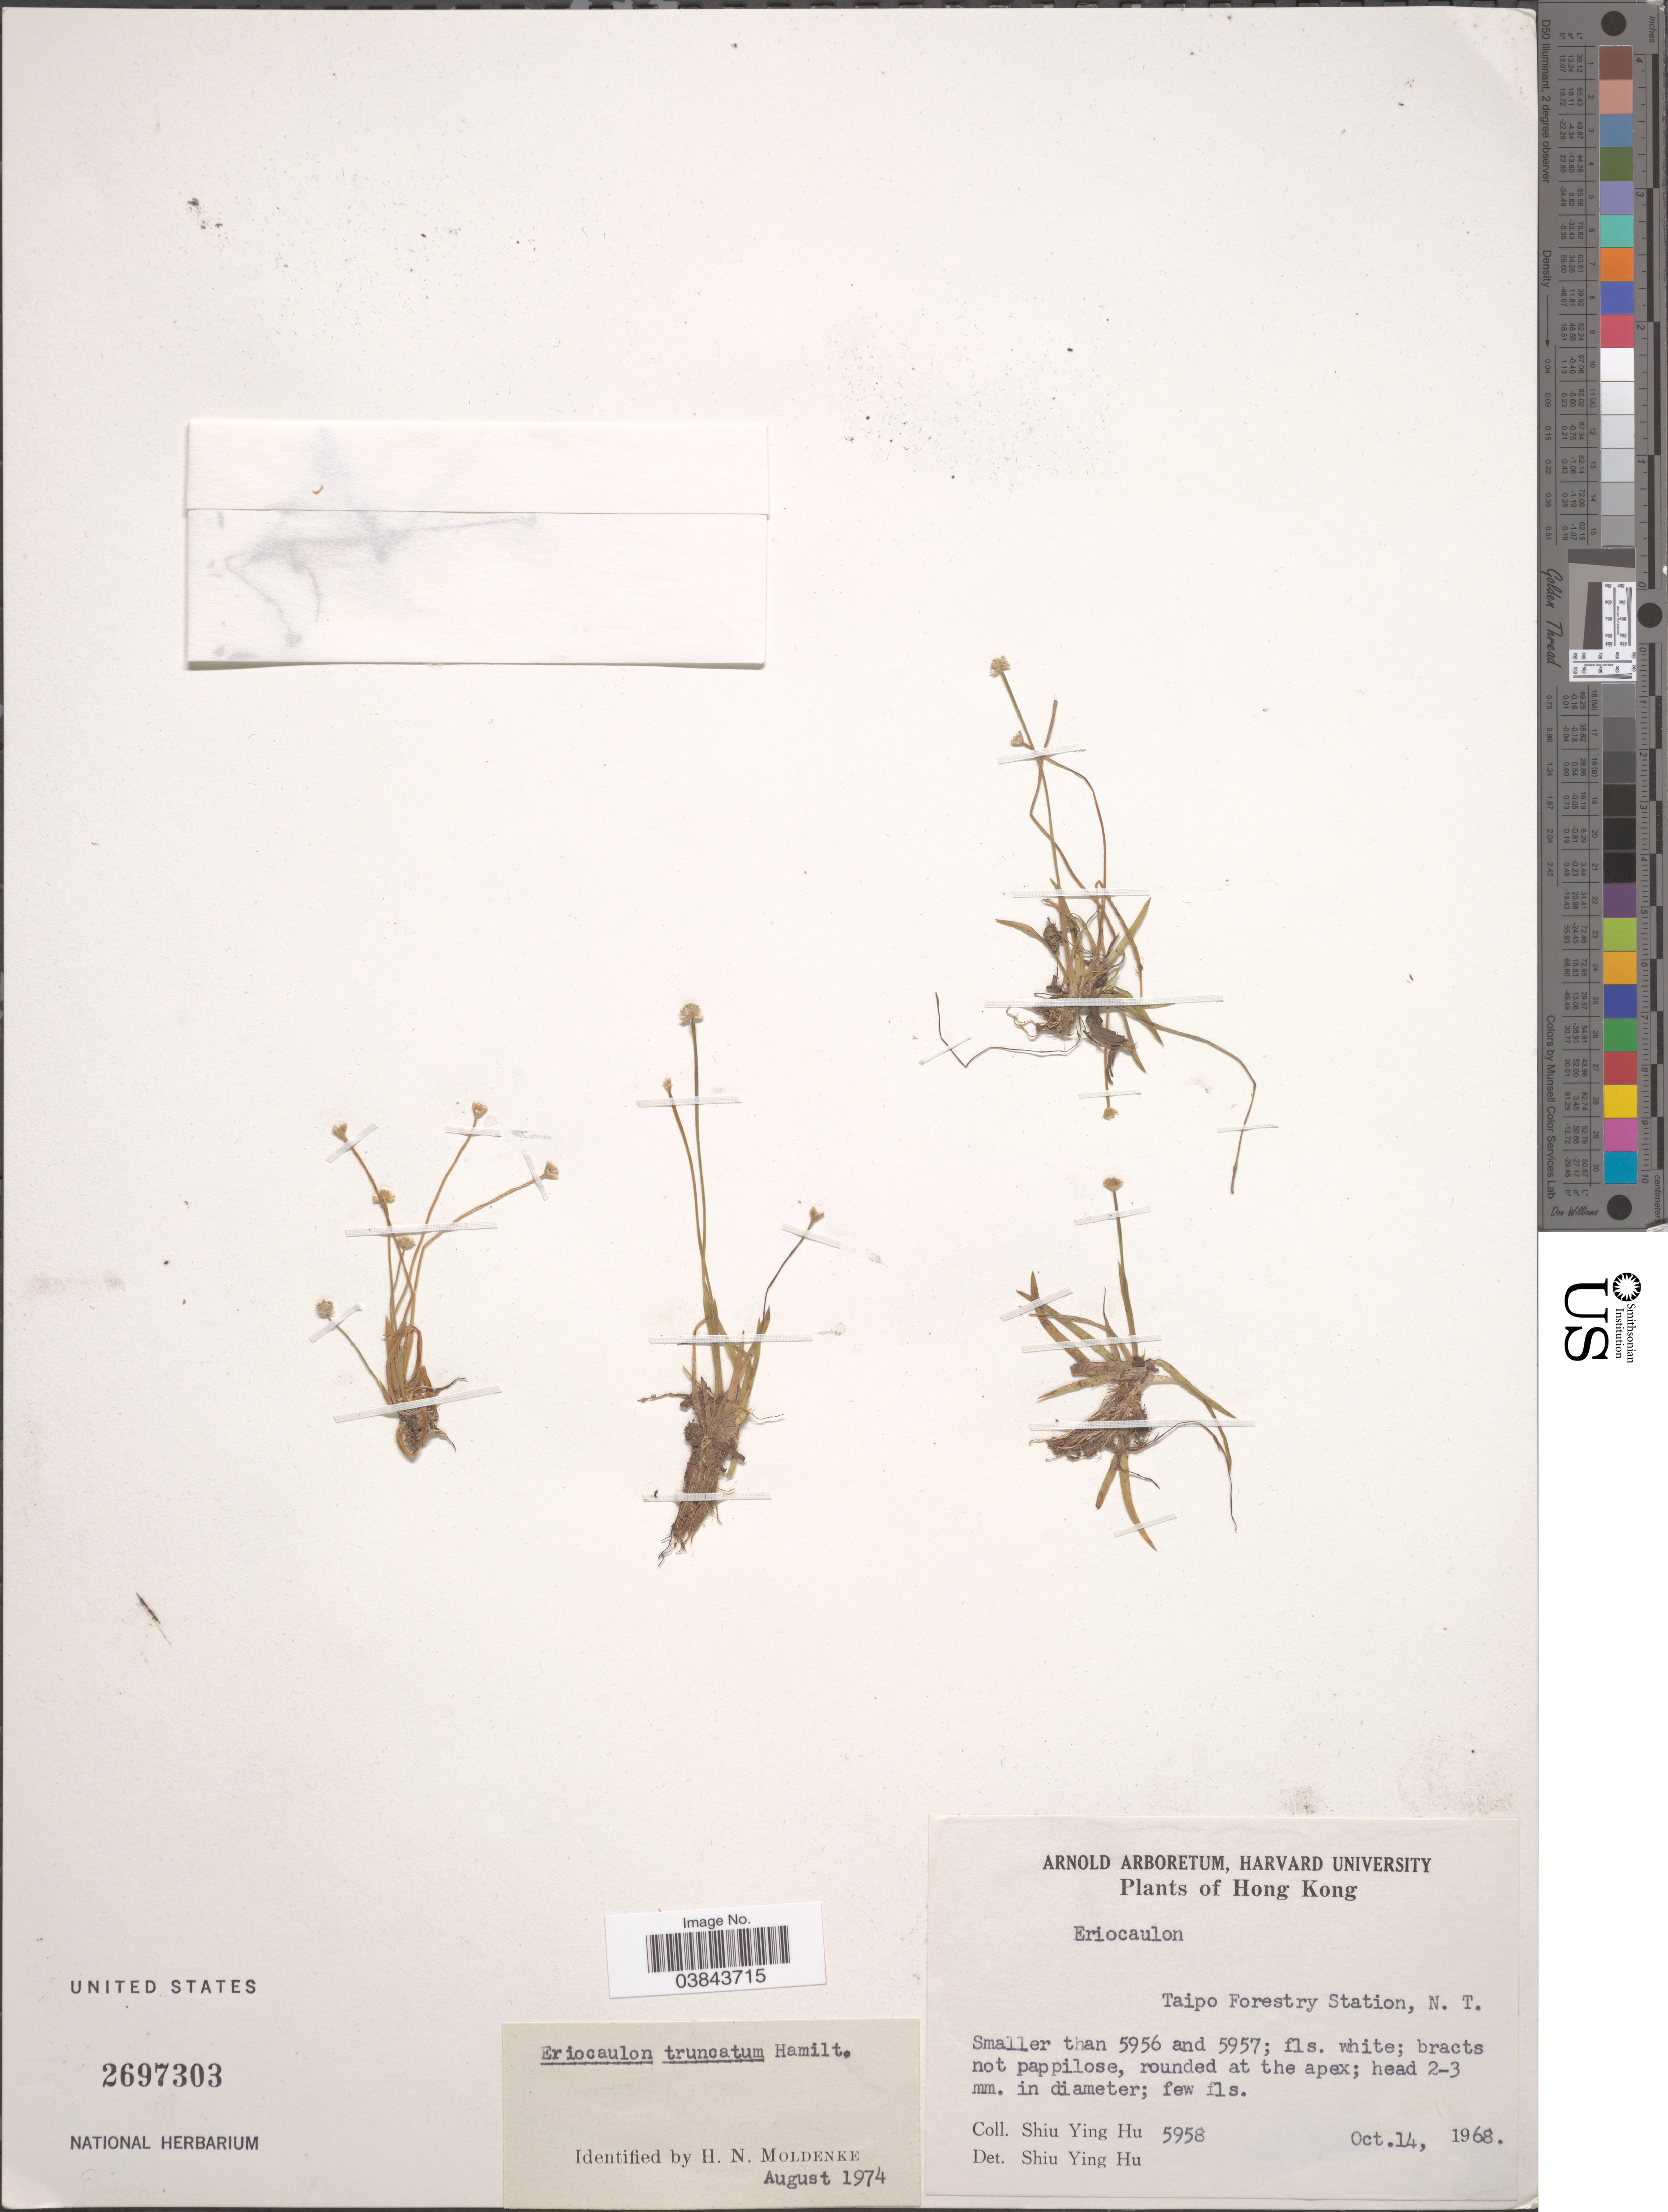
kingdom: Plantae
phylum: Tracheophyta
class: Liliopsida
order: Poales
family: Eriocaulaceae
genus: Eriocaulon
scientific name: Eriocaulon truncatum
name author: Buch.-Ham. ex Mart.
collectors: S. Y. Hu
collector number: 5958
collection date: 1968-10-14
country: China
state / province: Hong Kong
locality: Taipo Forestry Station, N. T.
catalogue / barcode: US 2697303